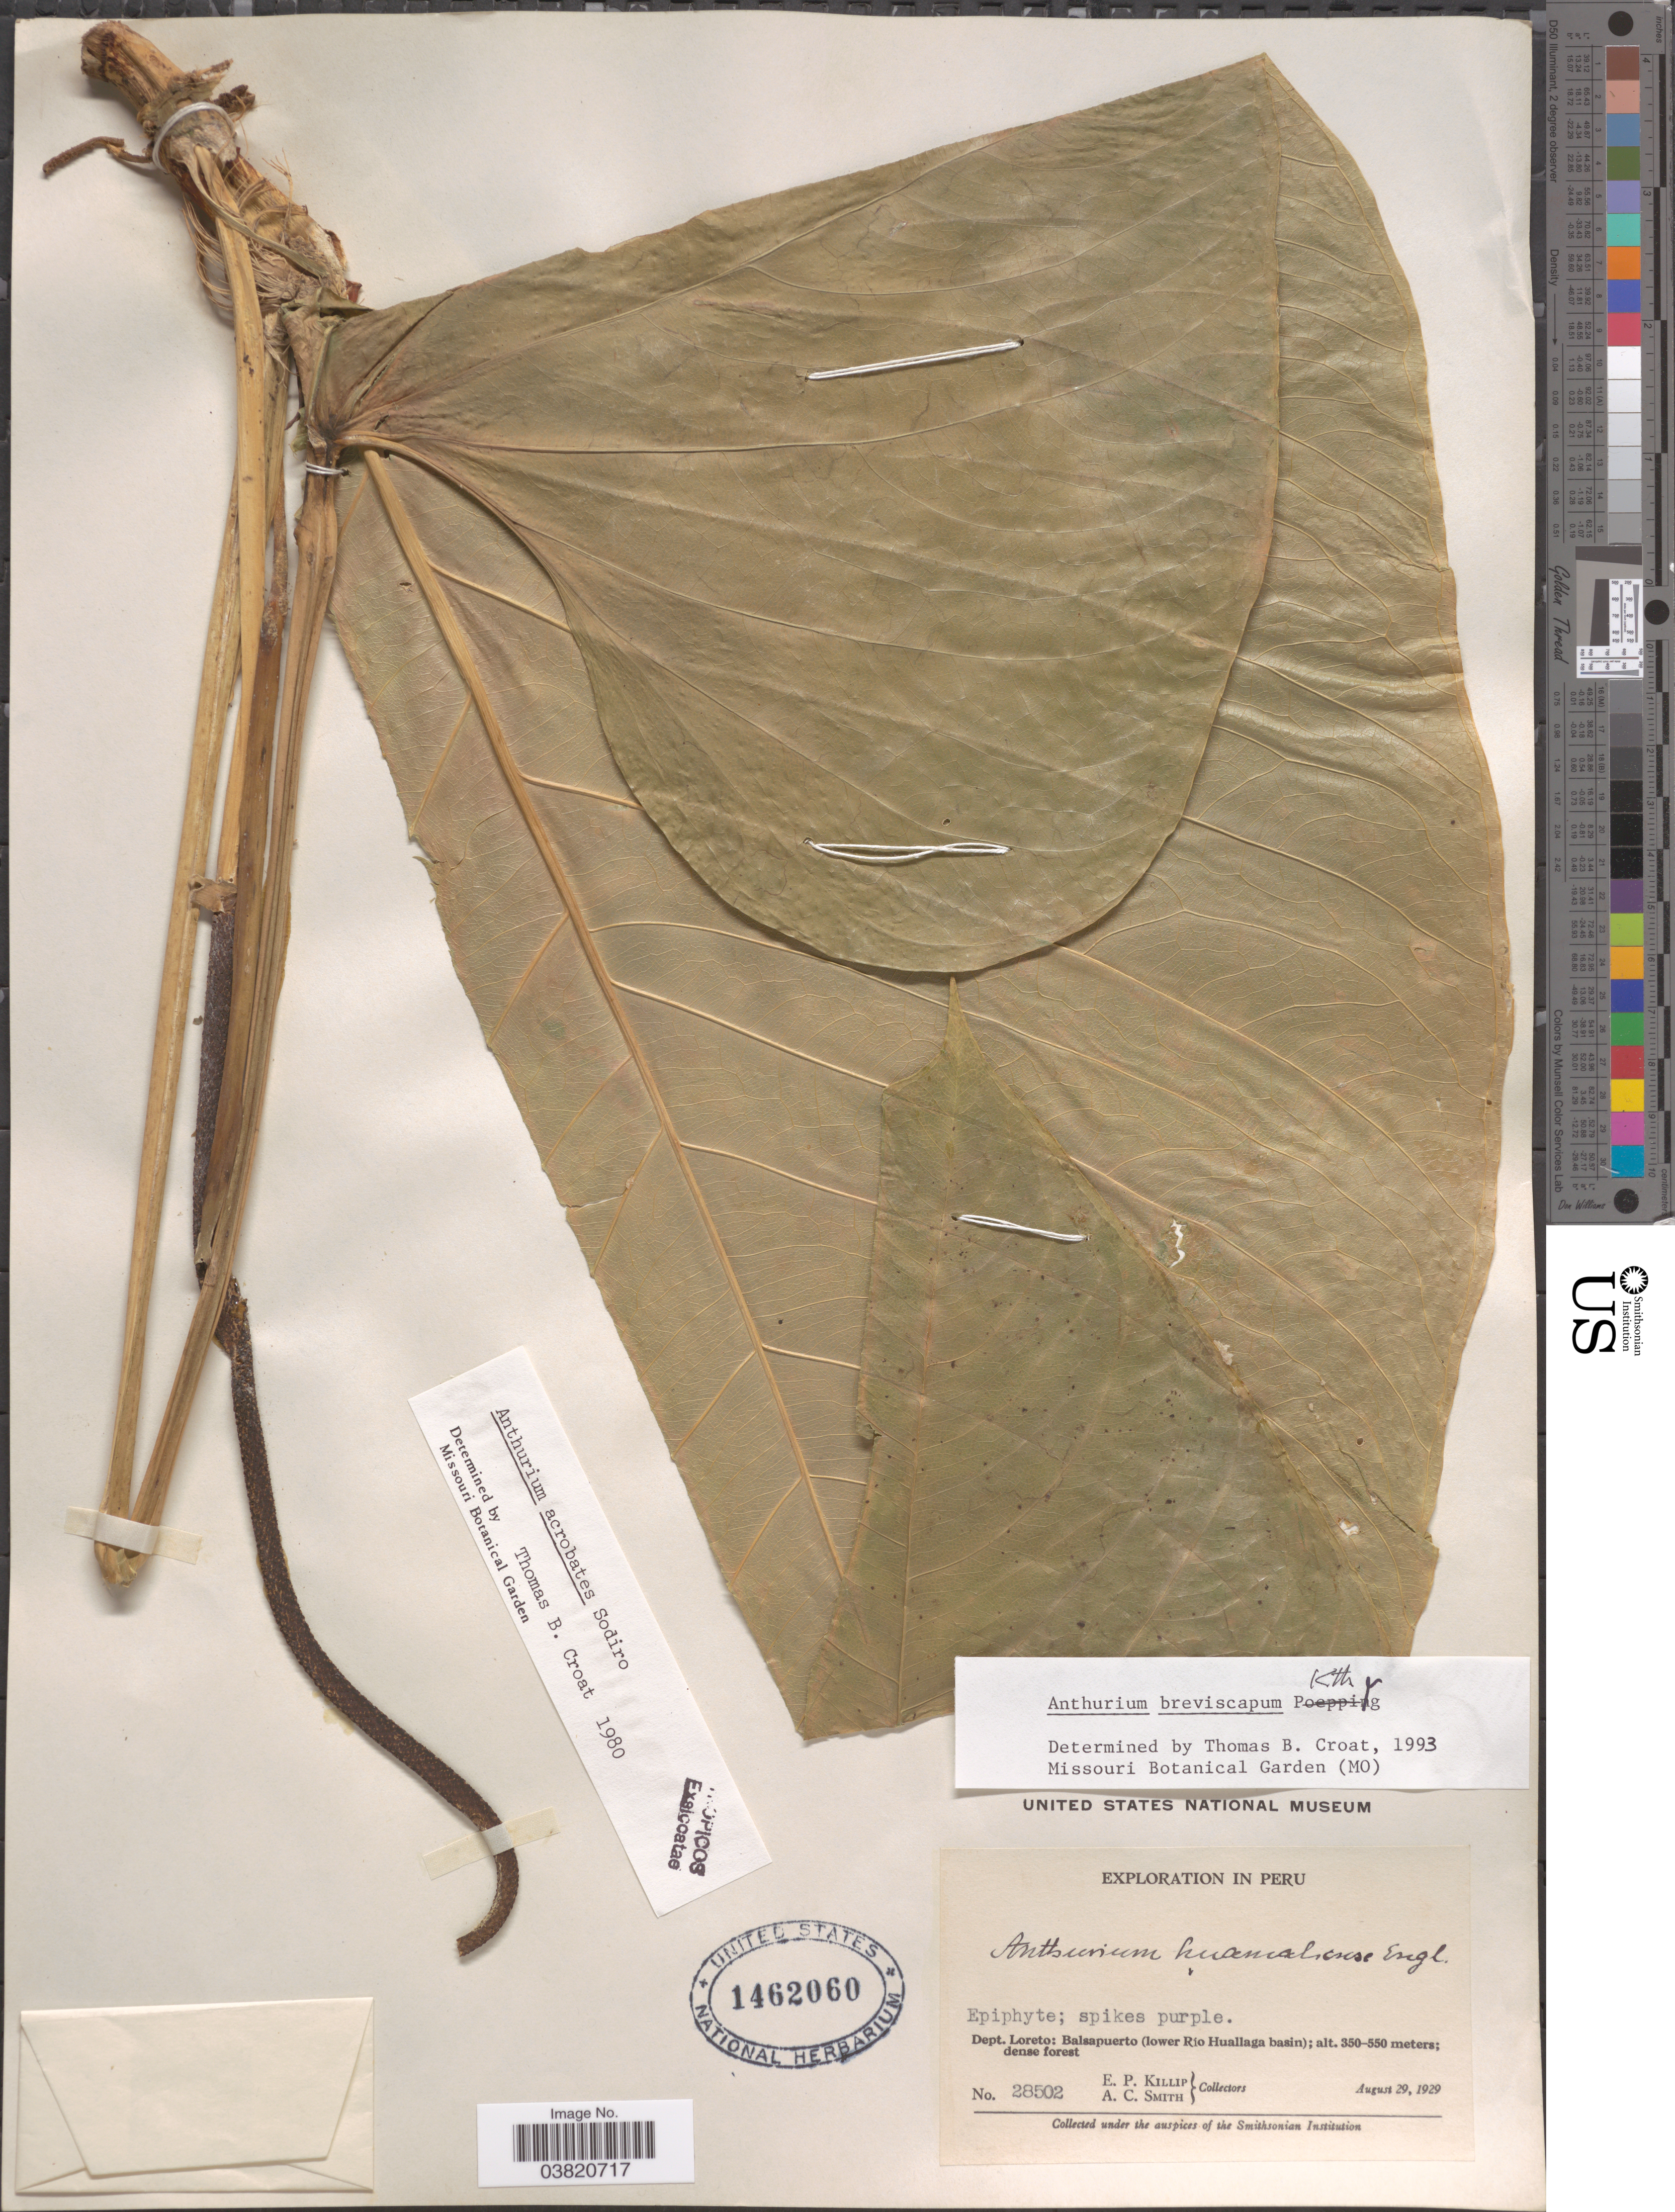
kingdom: Plantae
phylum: Tracheophyta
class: Liliopsida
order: Alismatales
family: Araceae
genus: Anthurium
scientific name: Anthurium breviscapum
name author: Kunth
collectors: E. P. Killip & A. C. Smith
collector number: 28502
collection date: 1929-08-29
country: Peru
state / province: Loreto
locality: Dept. Loreto: Balsapuerto (lower Río Huallaga basin).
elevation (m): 350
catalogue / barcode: US 1462060